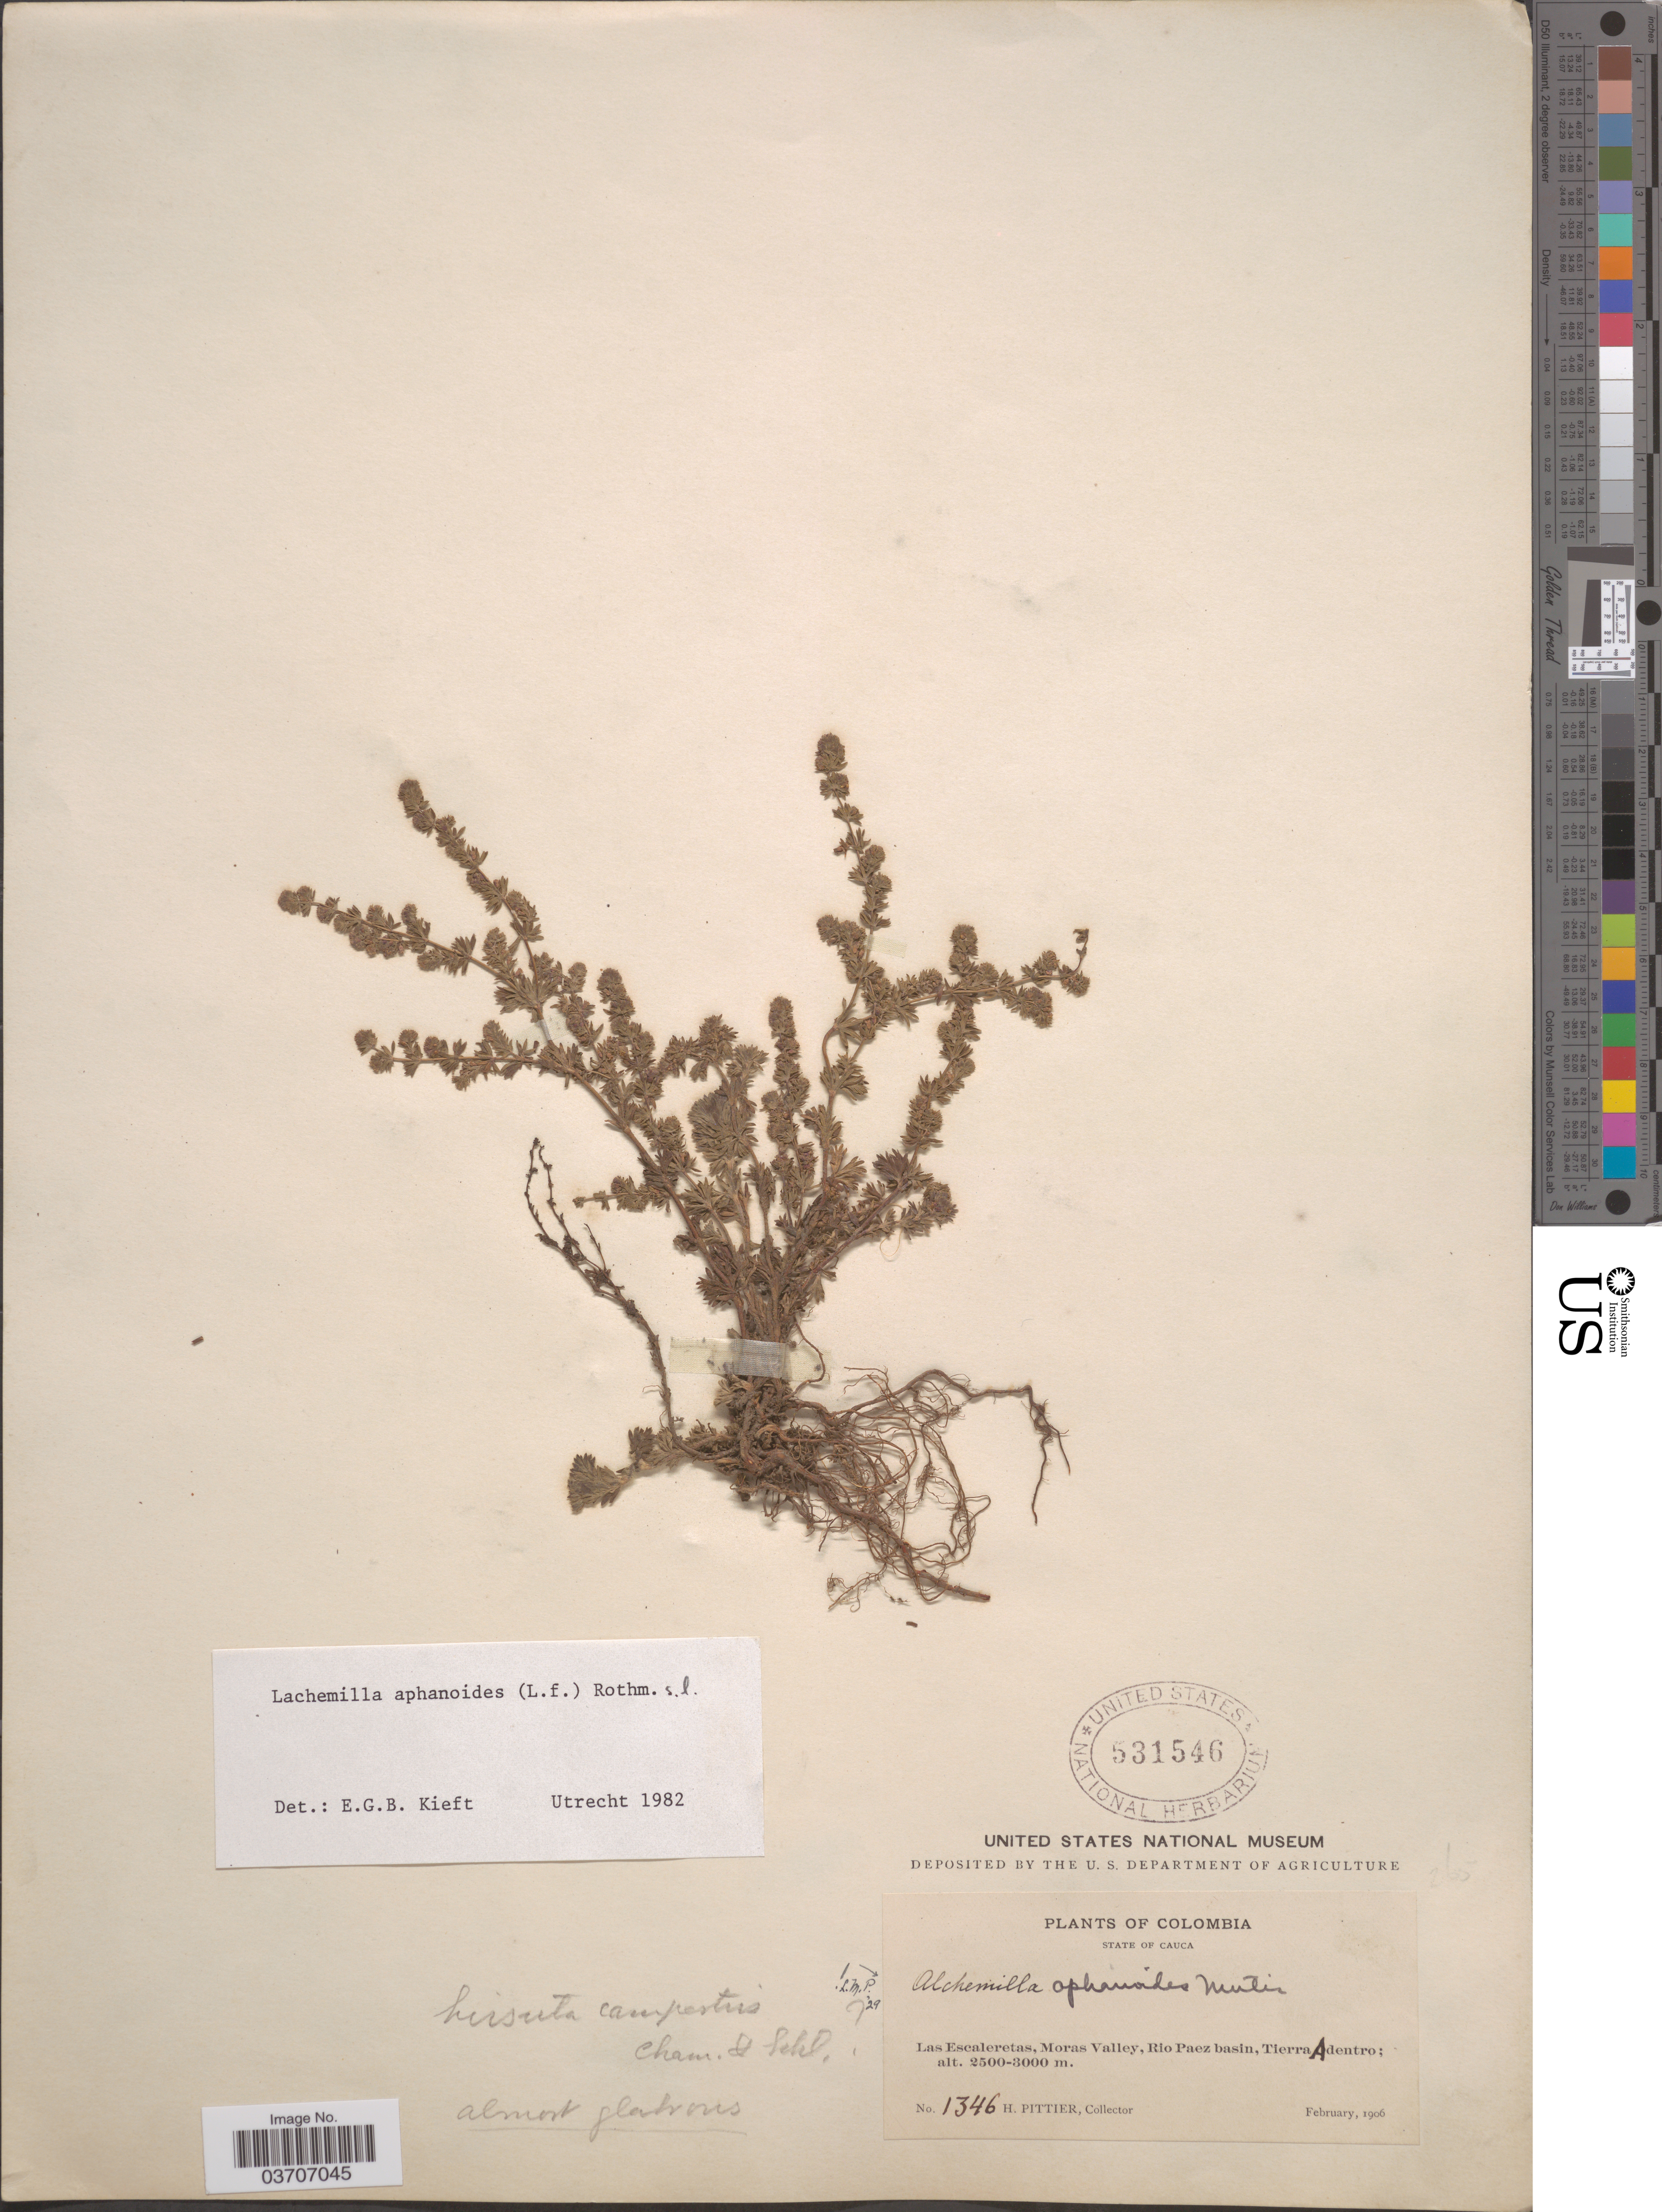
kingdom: Plantae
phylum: Tracheophyta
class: Magnoliopsida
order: Rosales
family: Rosaceae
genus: Lachemilla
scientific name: Lachemilla aphanoides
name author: (Mutis ex L. f.) Rothm.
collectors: H. F. Pittier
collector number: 1346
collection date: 1906-02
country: Colombia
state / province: Cauca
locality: Las Escaleretas, Moras Valley, Rio Paez basin, Tierra Adentro.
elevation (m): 2500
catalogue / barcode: US 531546